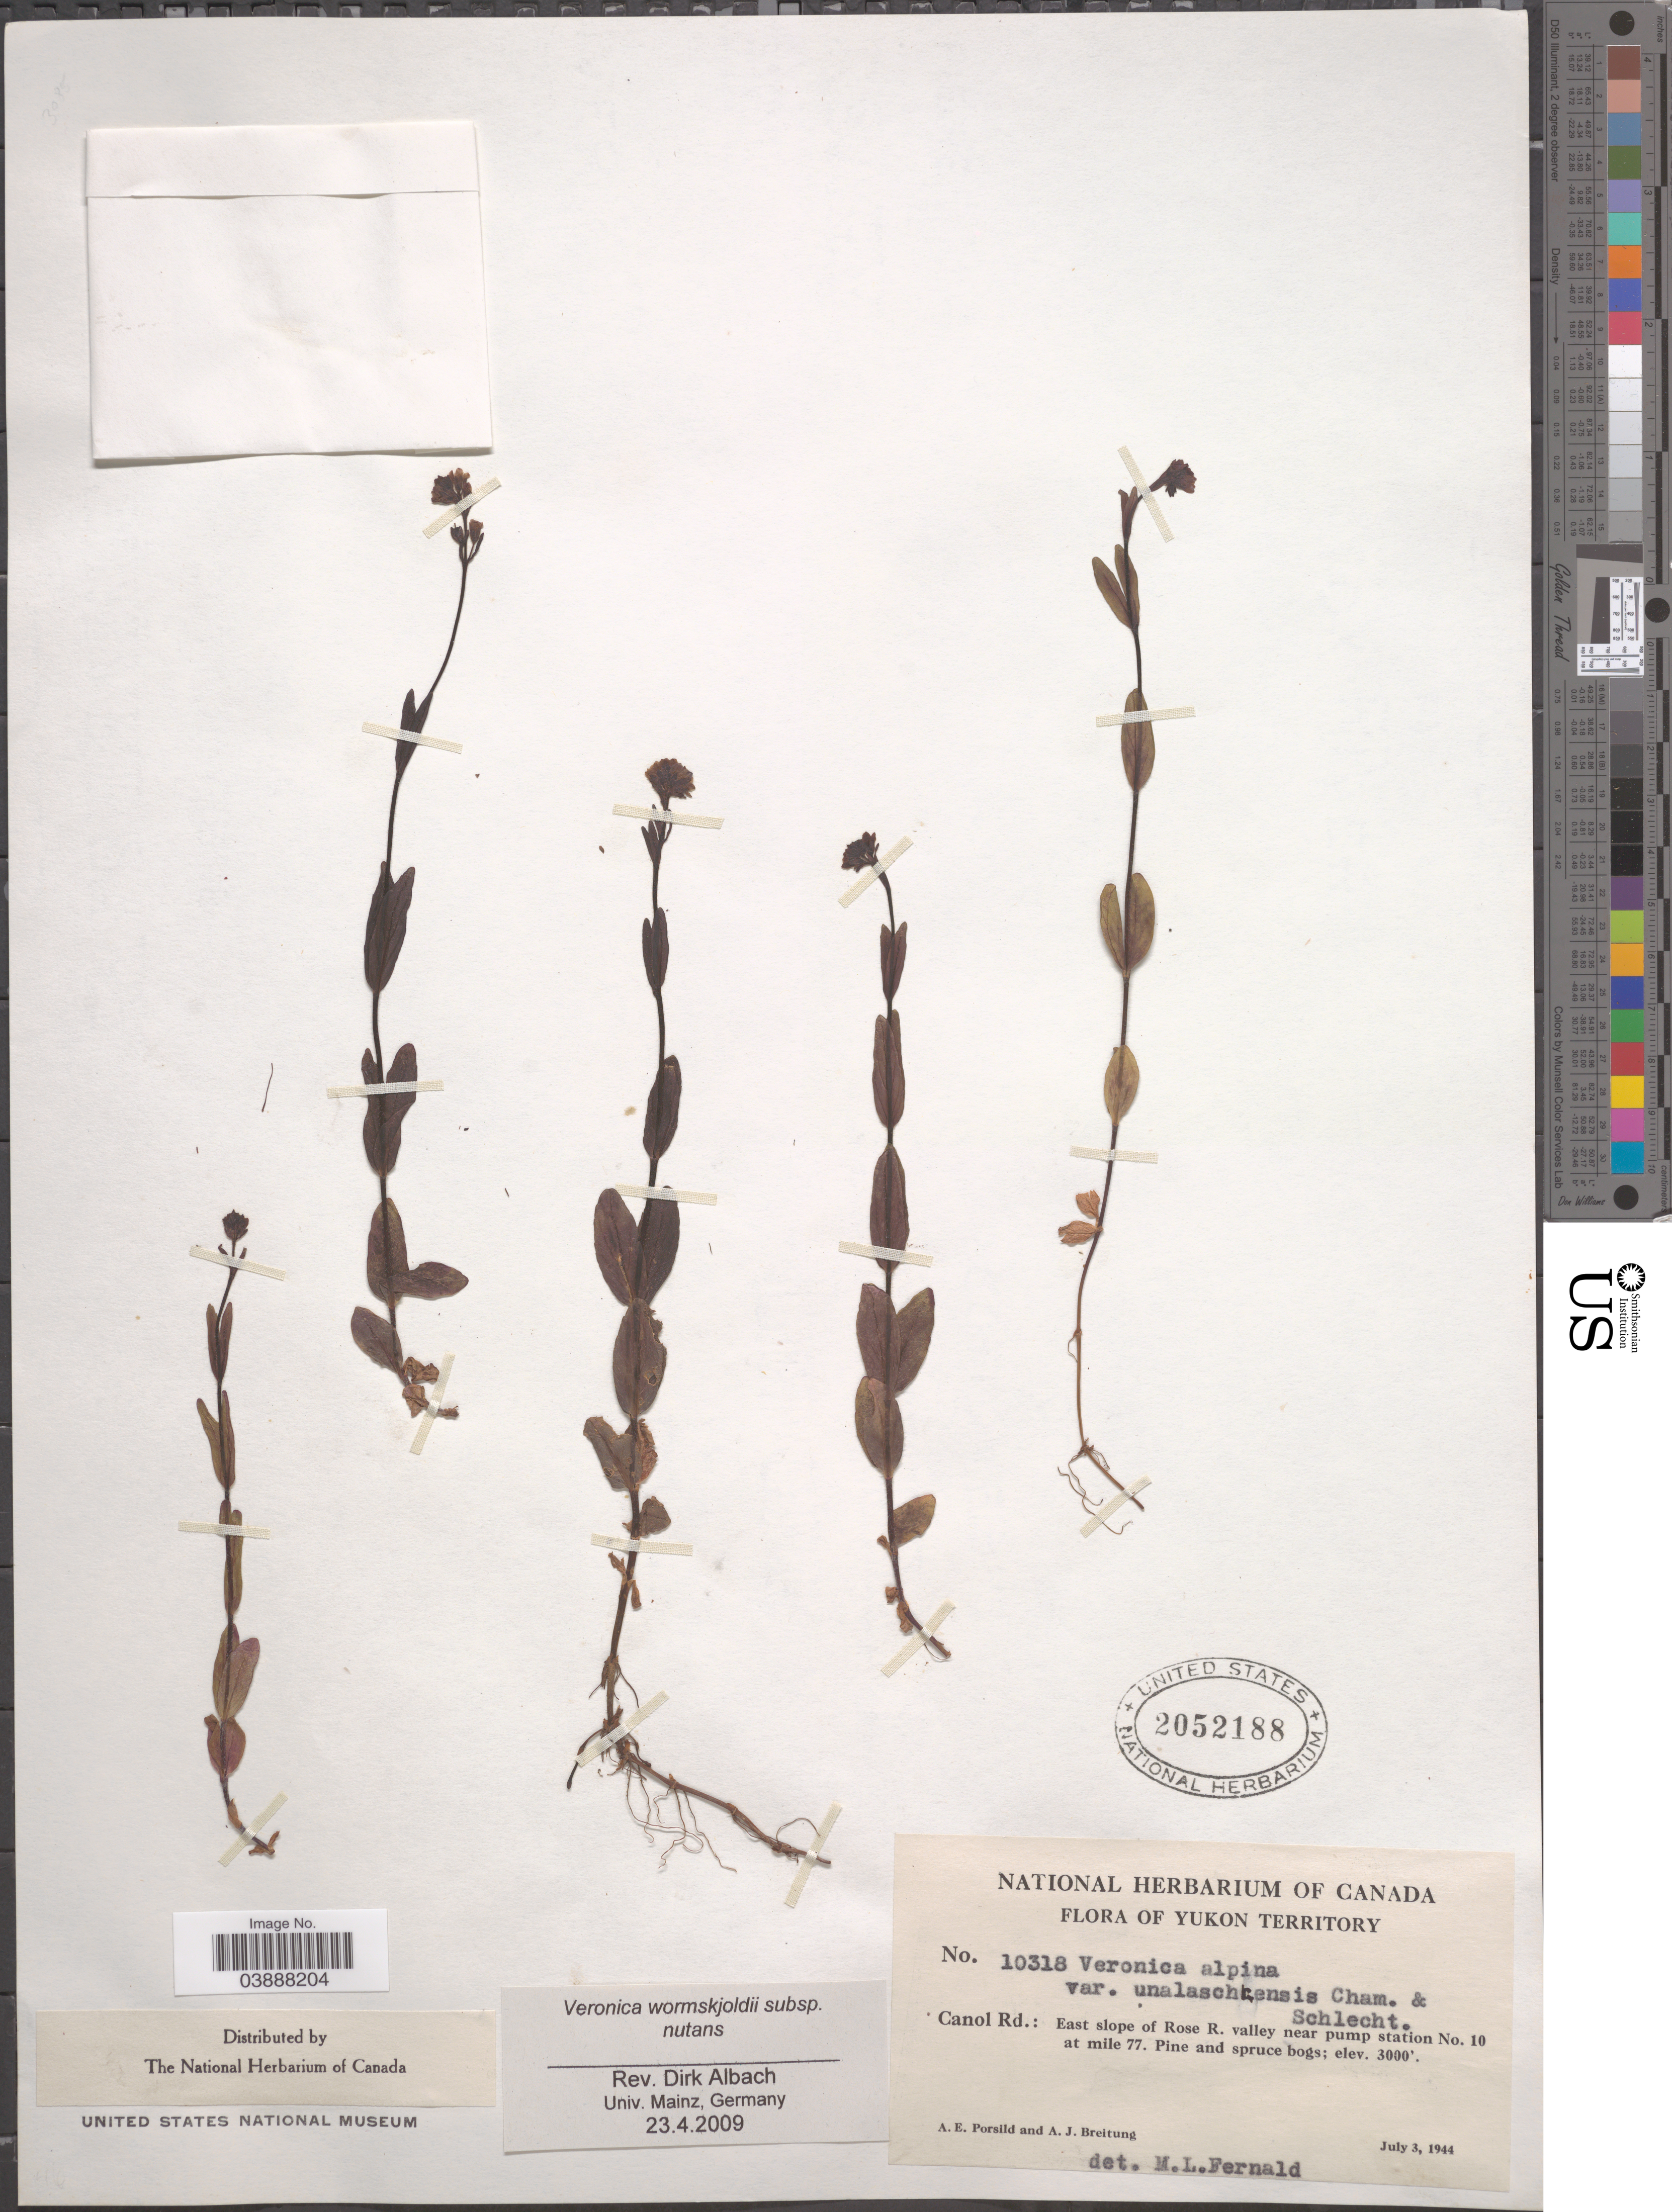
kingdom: Plantae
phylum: Tracheophyta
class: Magnoliopsida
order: Lamiales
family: Plantaginaceae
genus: Veronica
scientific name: Veronica wormskjoldii subsp. nutans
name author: (Bong.) Albach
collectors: A. E. Porsild & A. Breitung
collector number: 10318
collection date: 1944-07-03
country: Canada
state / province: Yukon Territory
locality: Canol Rd.: East slope of Rose R. valley near pump station No. 10 at mile 77.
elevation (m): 914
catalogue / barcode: US 2052188